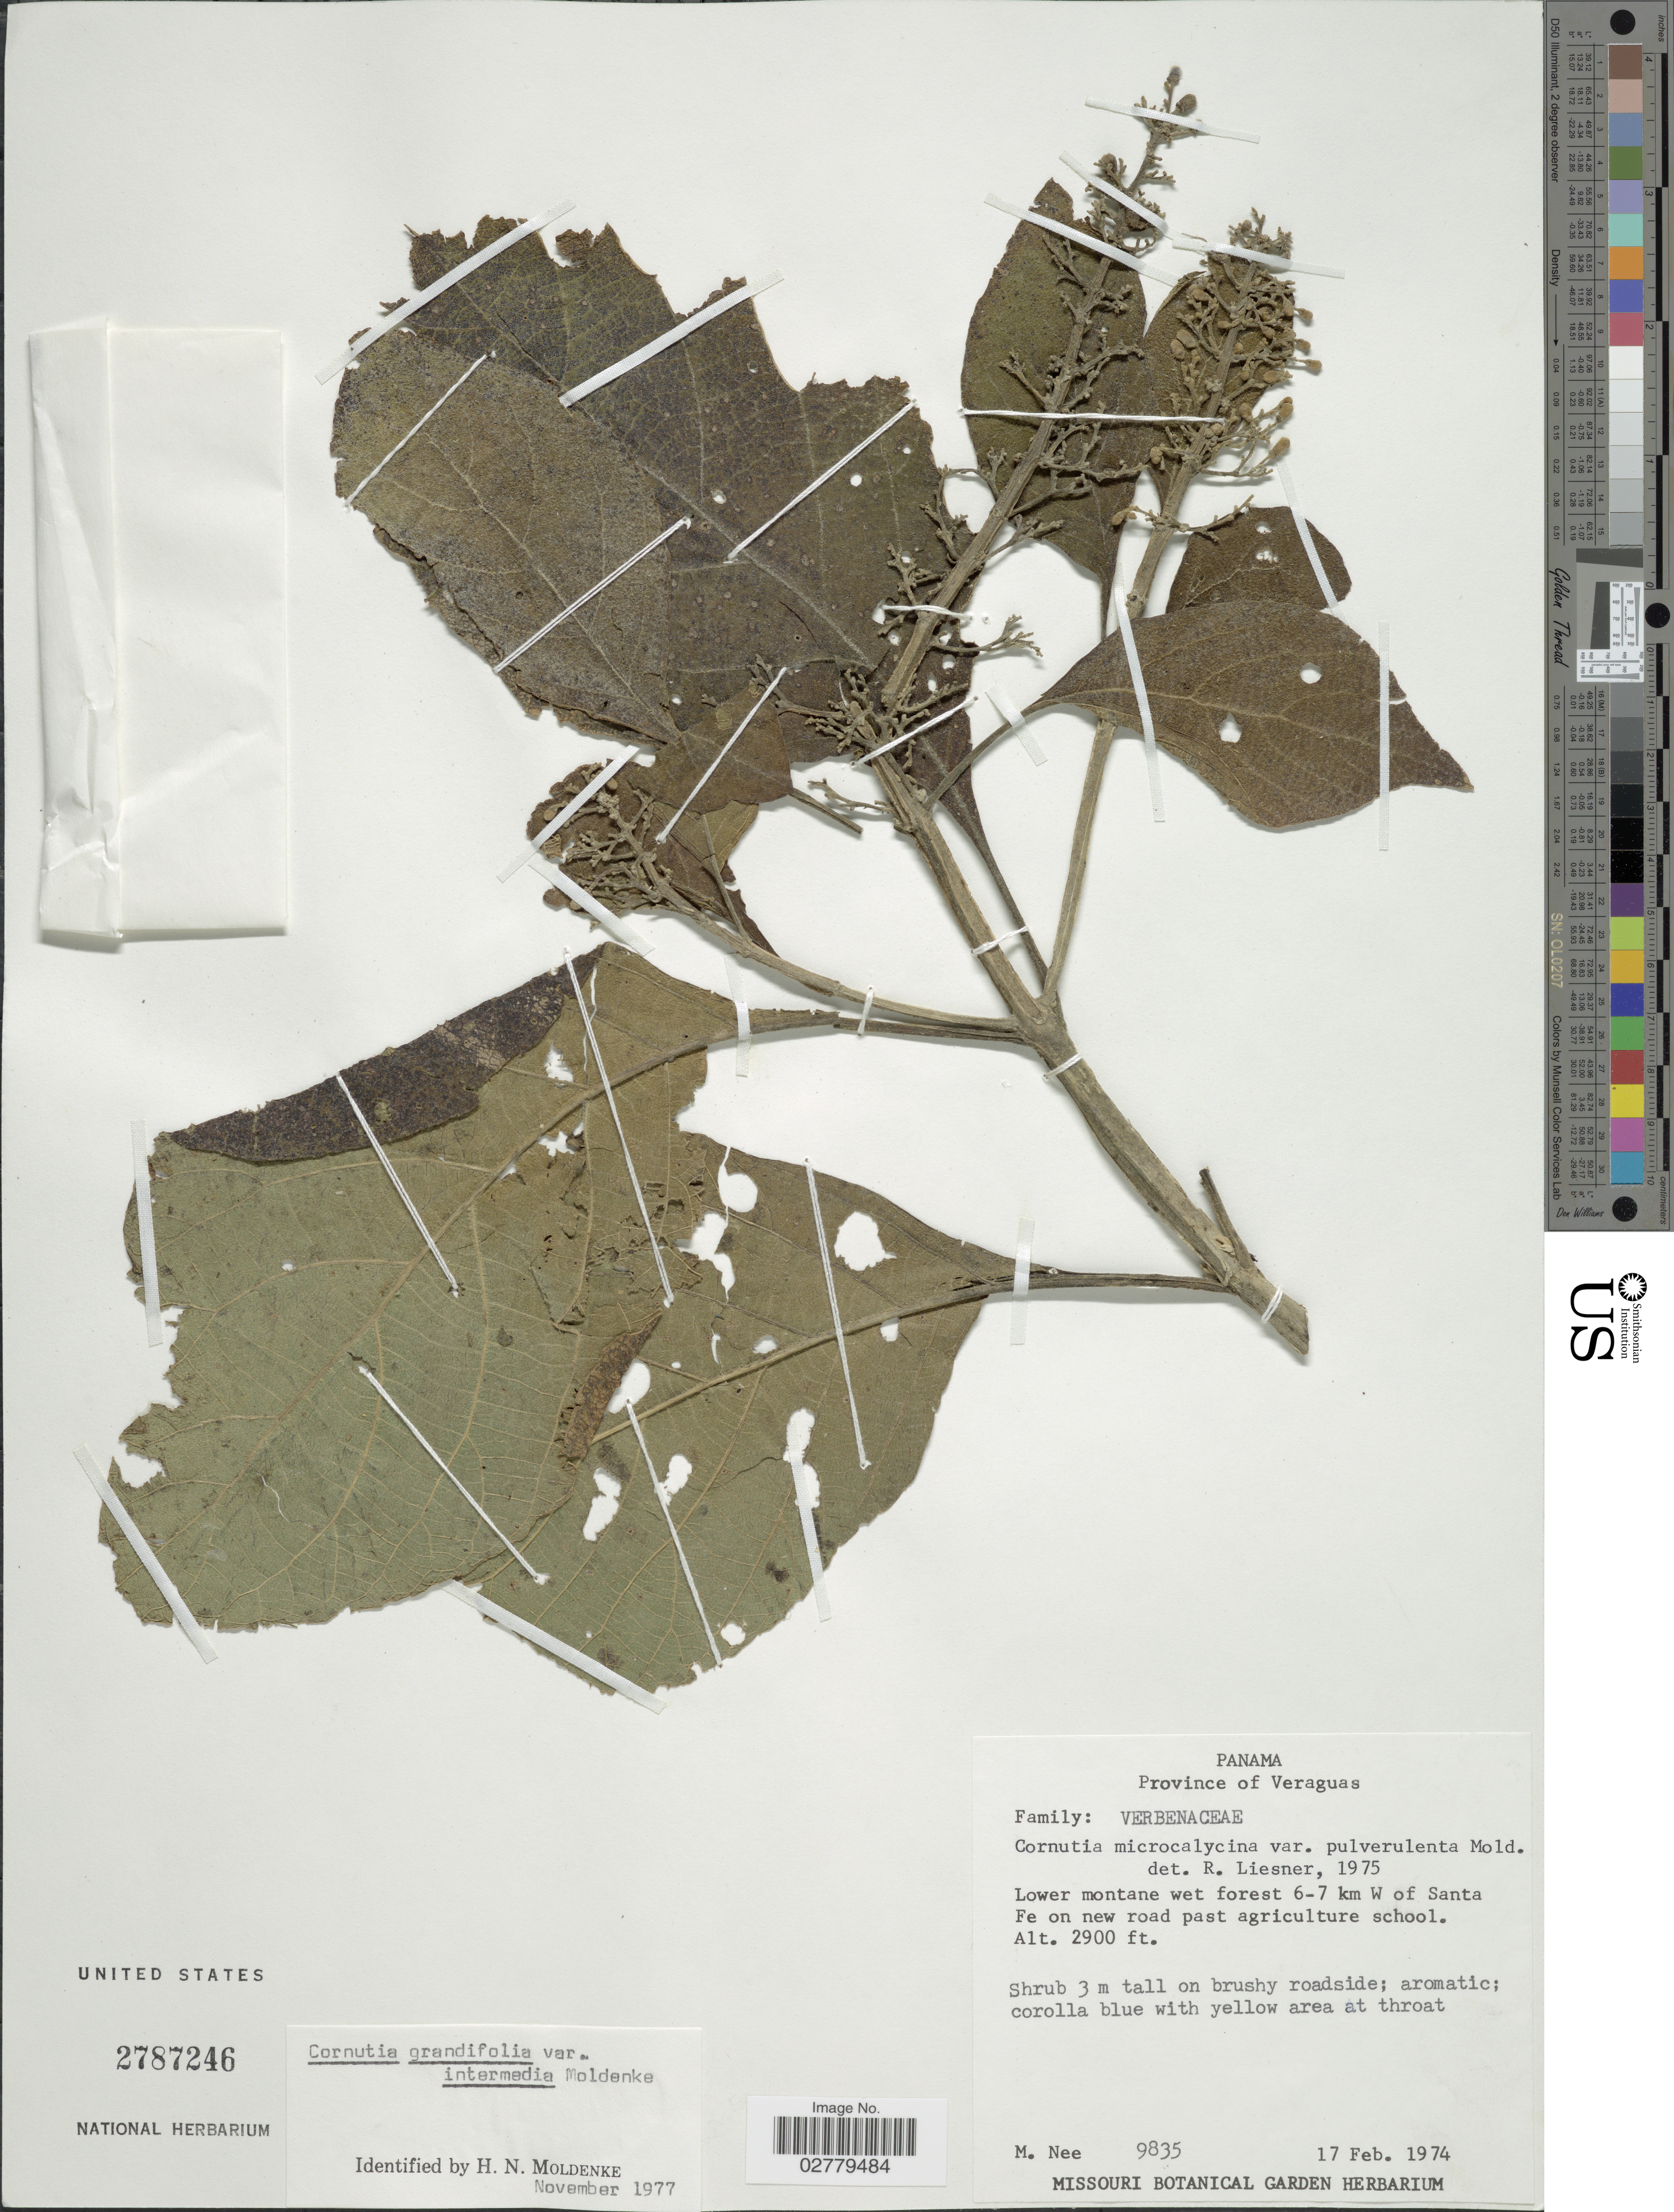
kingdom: Plantae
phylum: Tracheophyta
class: Magnoliopsida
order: Lamiales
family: Lamiaceae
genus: Cornutia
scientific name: Cornutia grandifolia var. intermedia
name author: Moldenke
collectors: M. Nee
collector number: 9835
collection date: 1974-02-17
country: Panama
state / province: Veraguas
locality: Lower montane wet forest 6-7 km W of Santa Fe on new road past agriculture school.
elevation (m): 884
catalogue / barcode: US 2787246